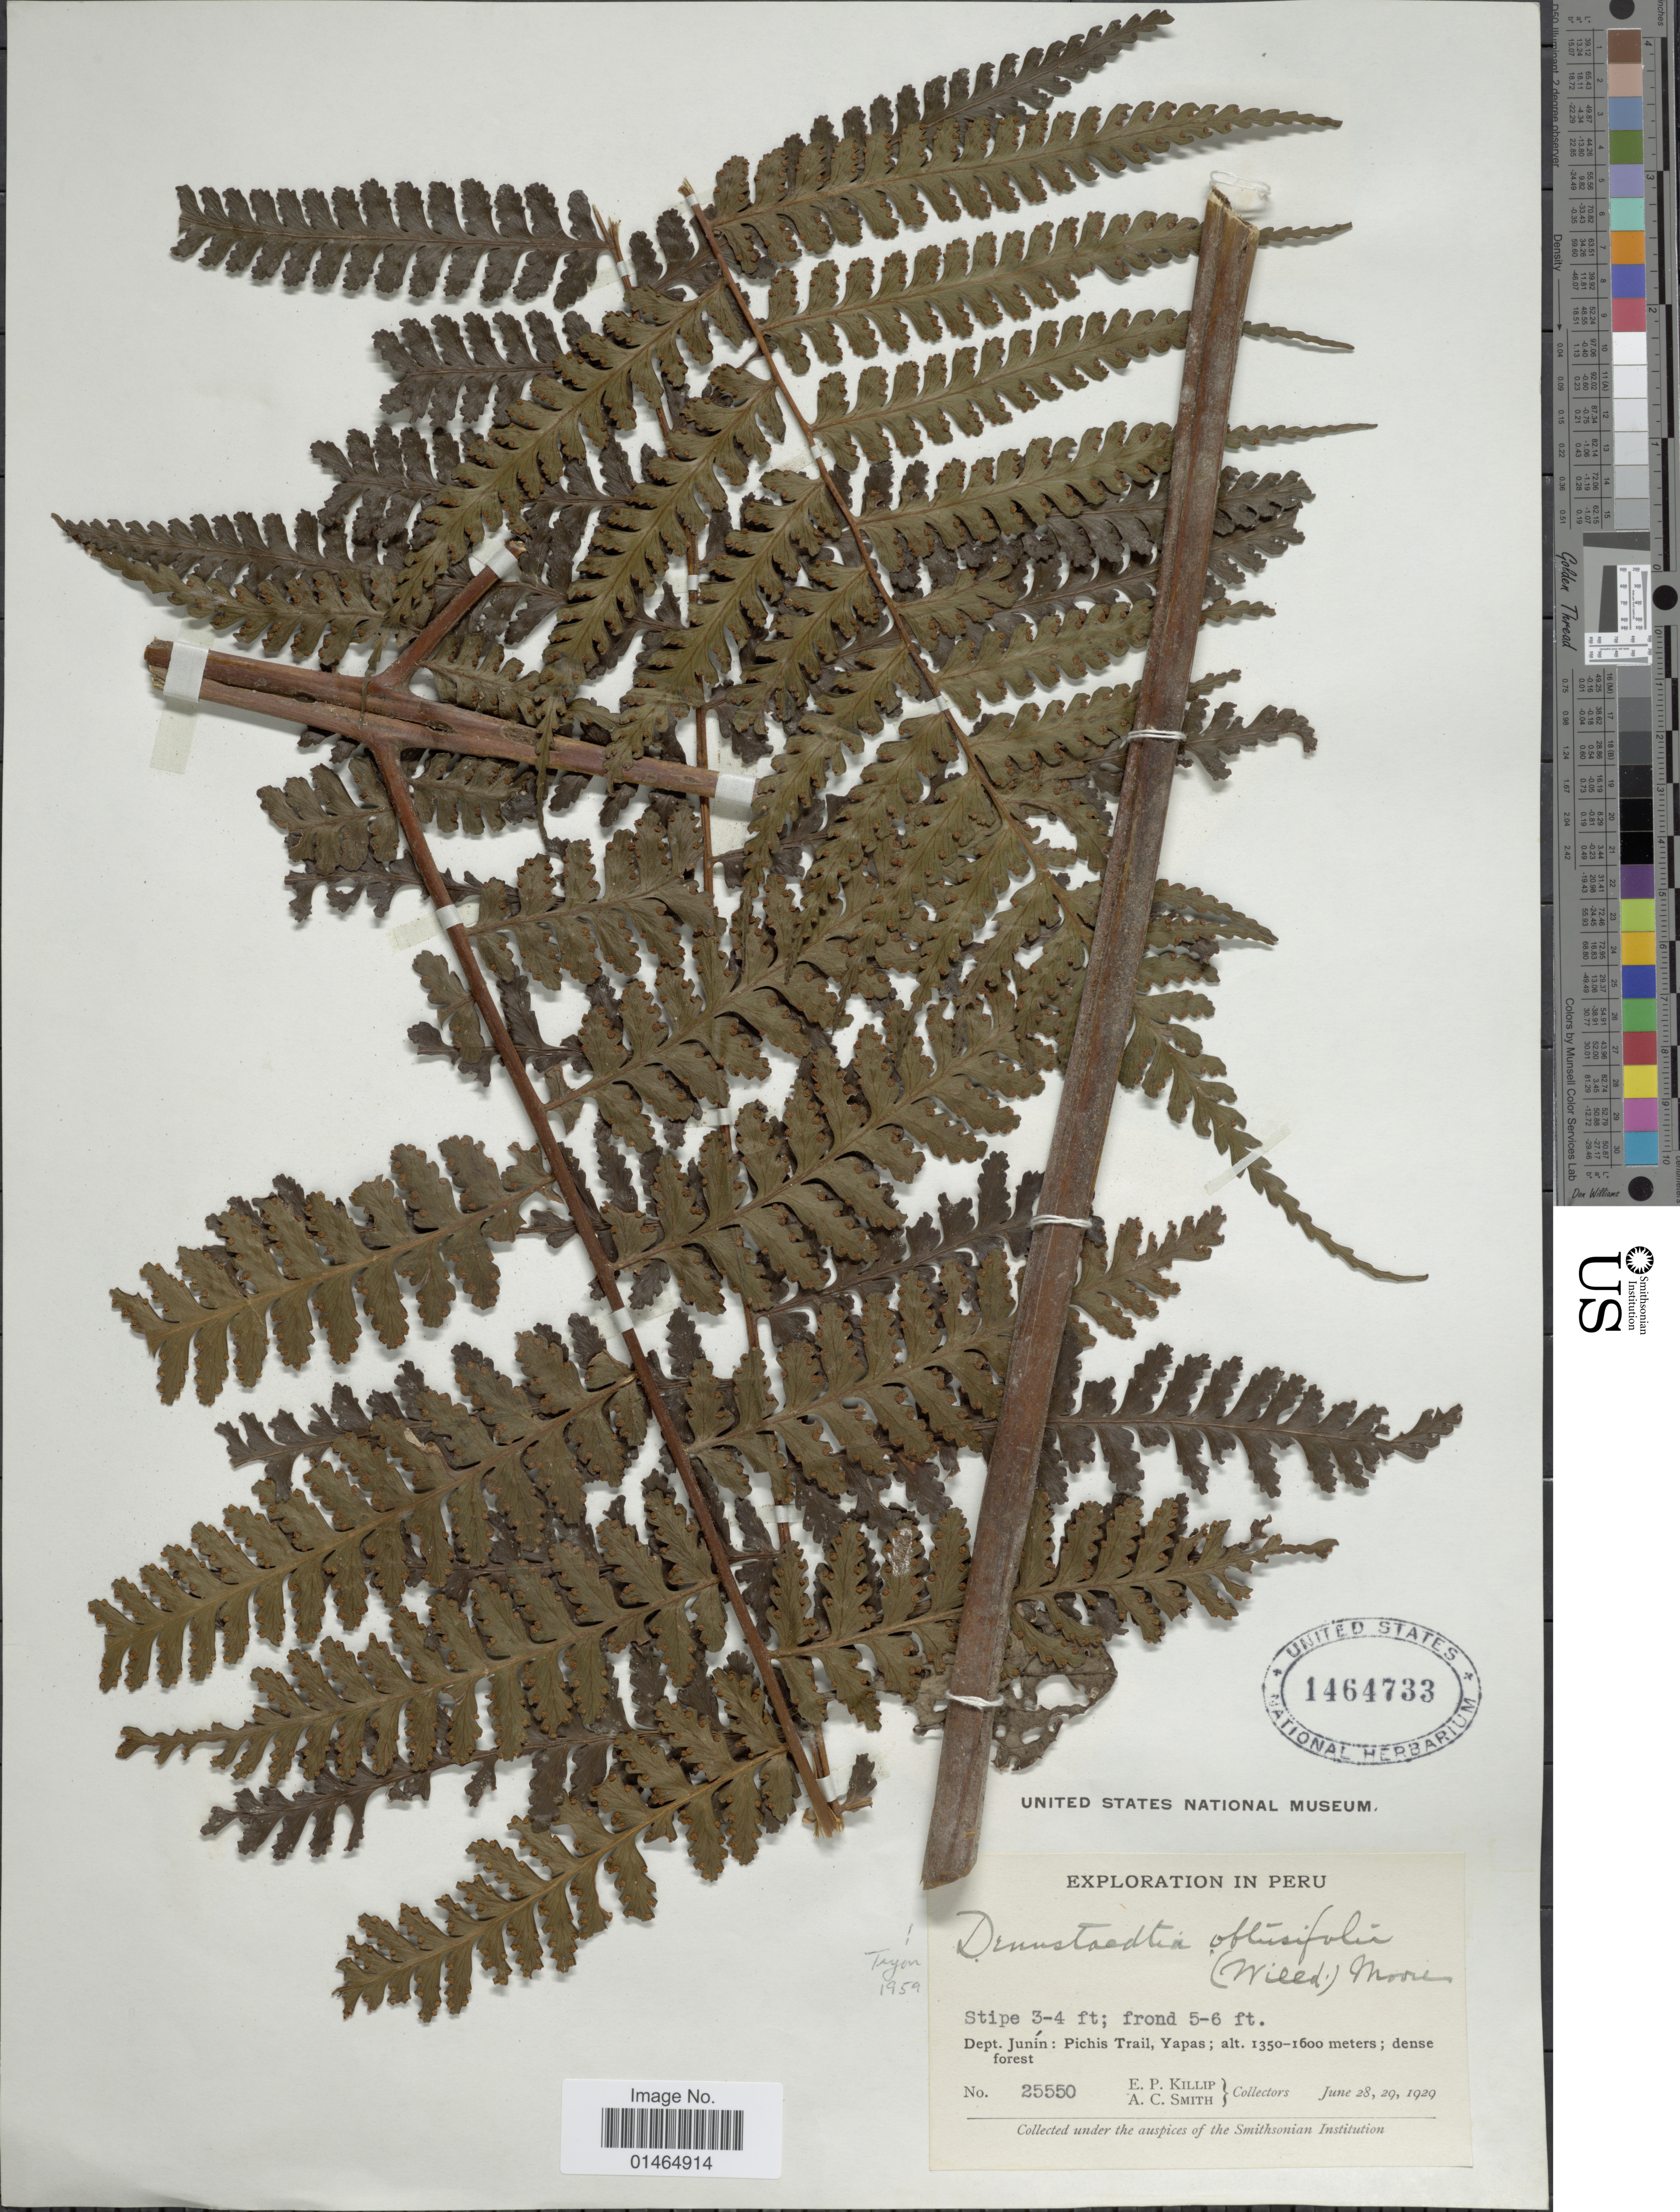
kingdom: Plantae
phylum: Tracheophyta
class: Polypodiopsida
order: Polypodiales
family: Dennstaedtiaceae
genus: Dennstaedtia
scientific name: Dennstaedtia obtusifolia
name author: (Willd.) T. Moore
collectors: E. P. Killip & A. C. Smith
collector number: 25550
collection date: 1929-06-28/1929-06-29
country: Peru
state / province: Junín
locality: Pichis Trail, Yapas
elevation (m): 1350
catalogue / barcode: US 1464733